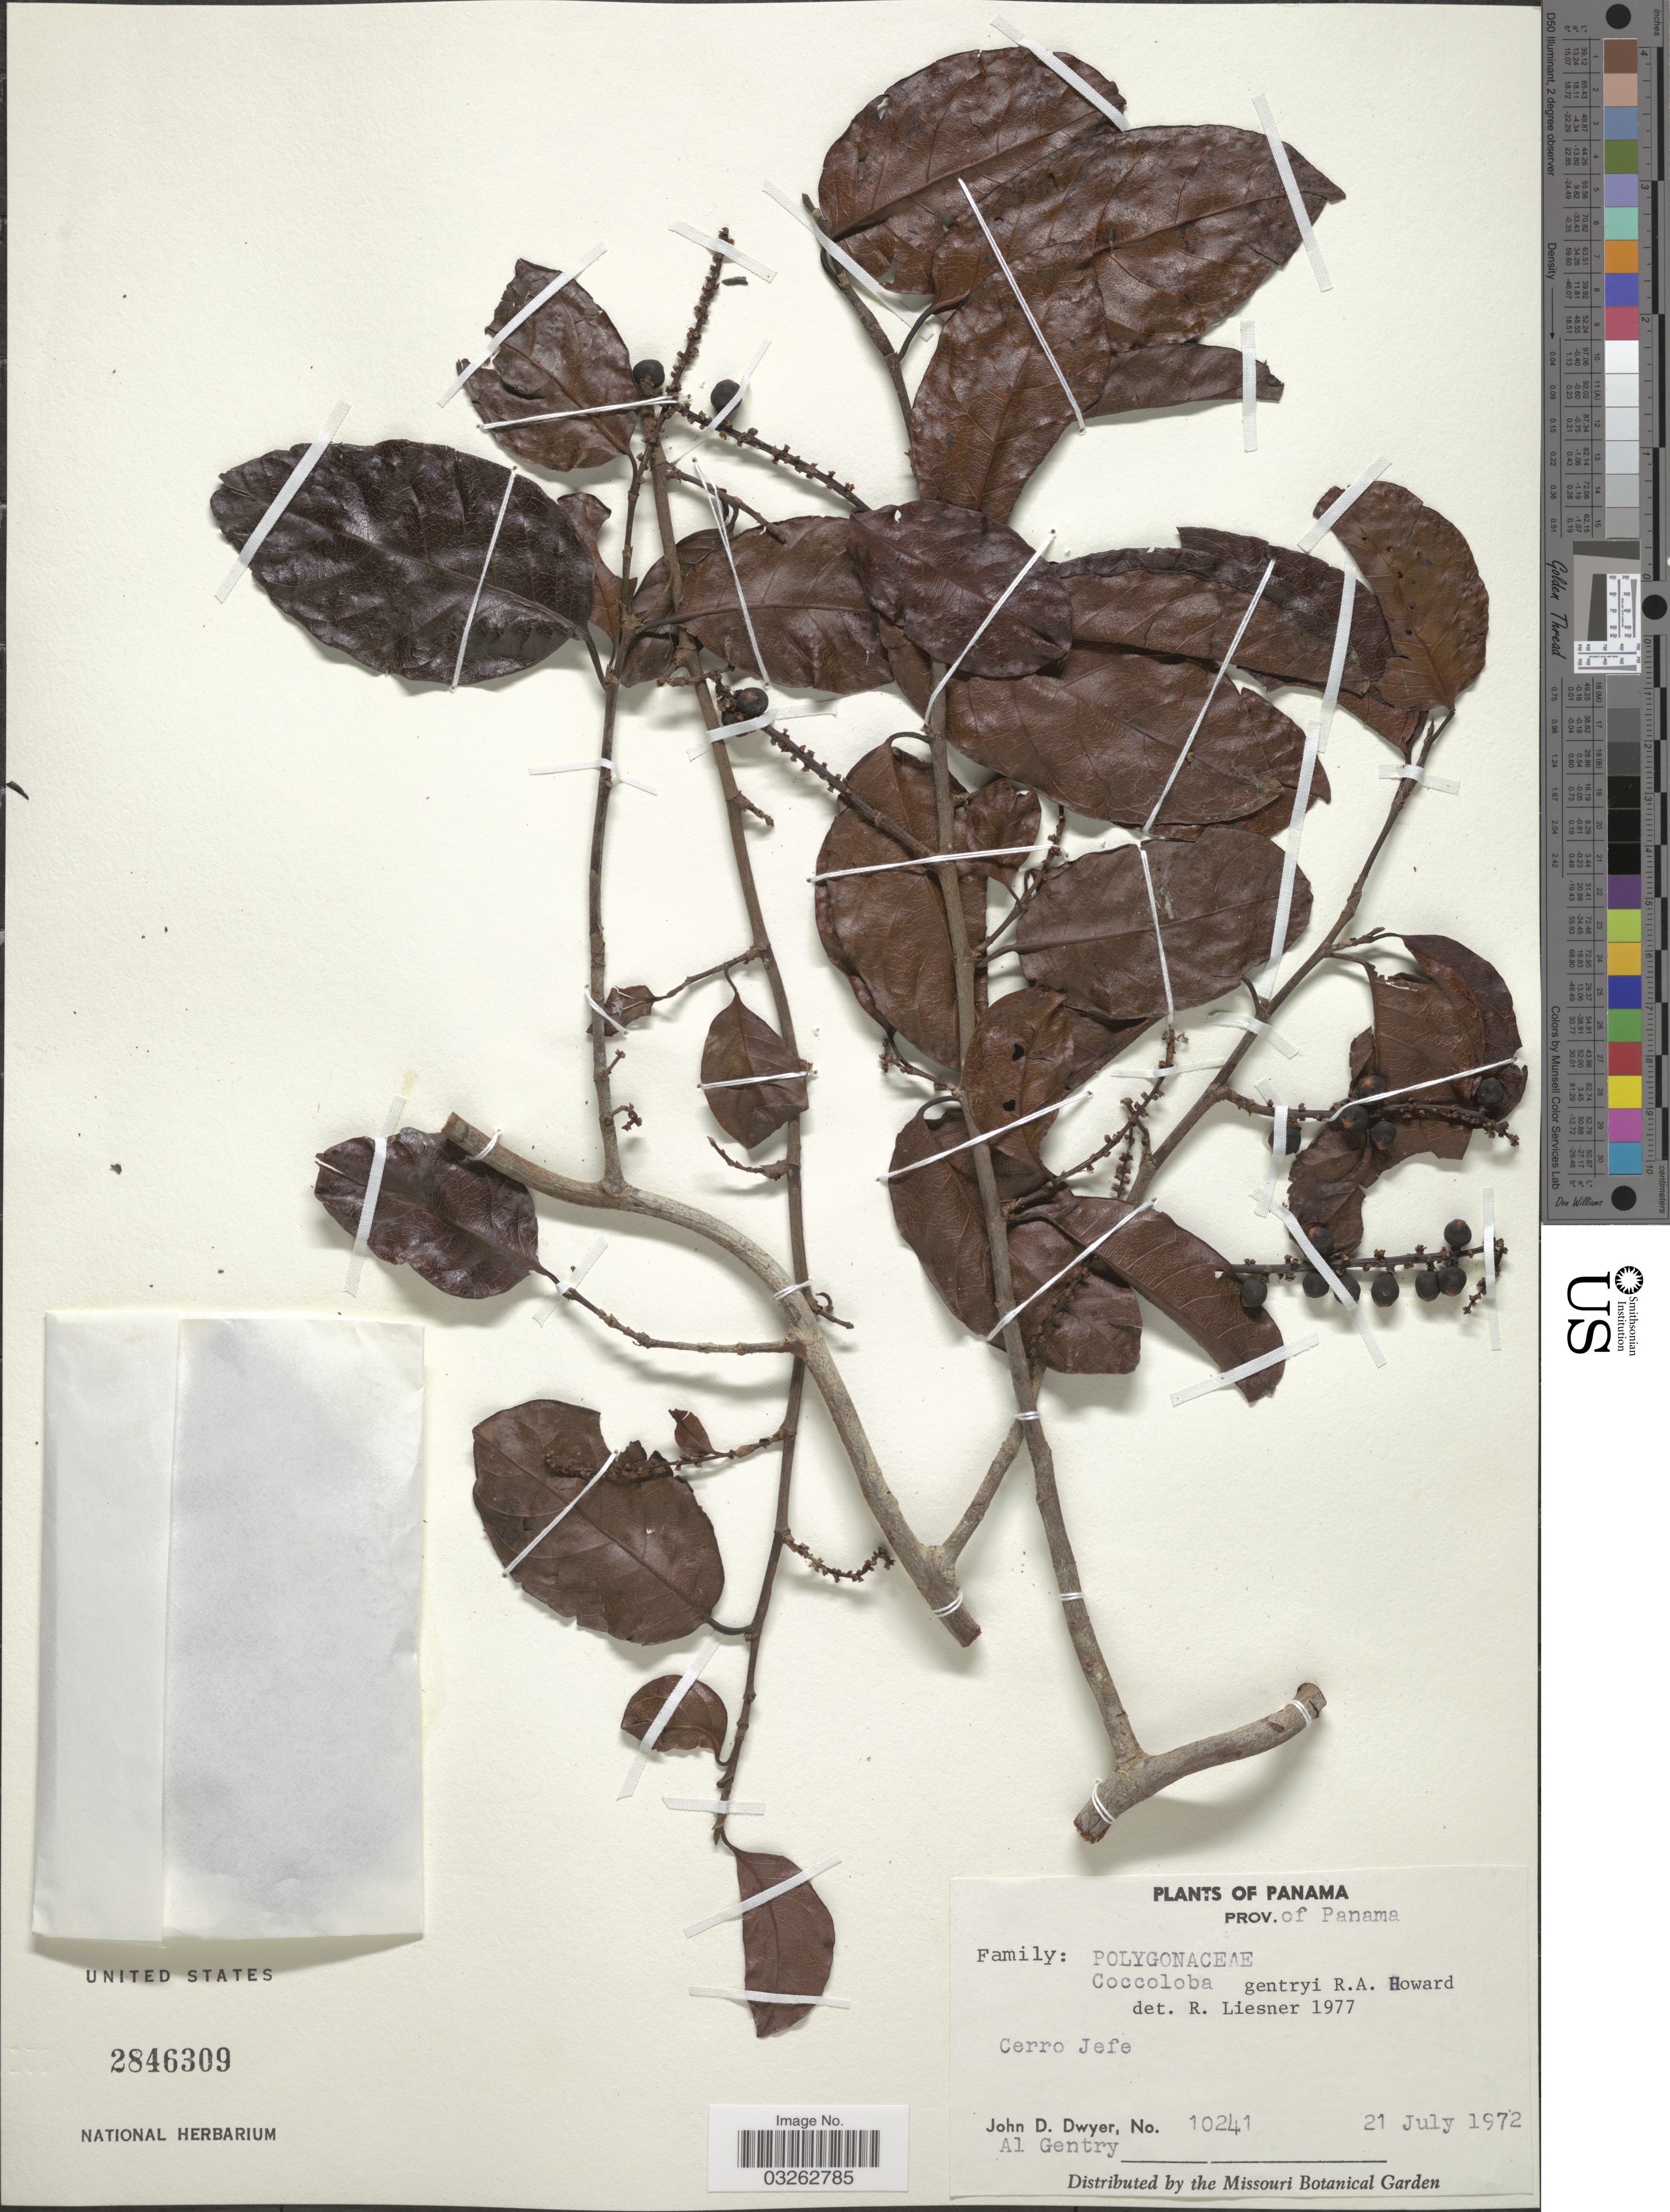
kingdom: Plantae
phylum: Tracheophyta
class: Magnoliopsida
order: Caryophyllales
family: Polygonaceae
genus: Coccoloba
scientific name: Coccoloba gentlei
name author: Lundell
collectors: J. D. Dwyer & A. H. Gentry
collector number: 10241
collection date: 1972-07-21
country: Panama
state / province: Panamá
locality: Cerro Jefe.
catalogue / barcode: US 2846309